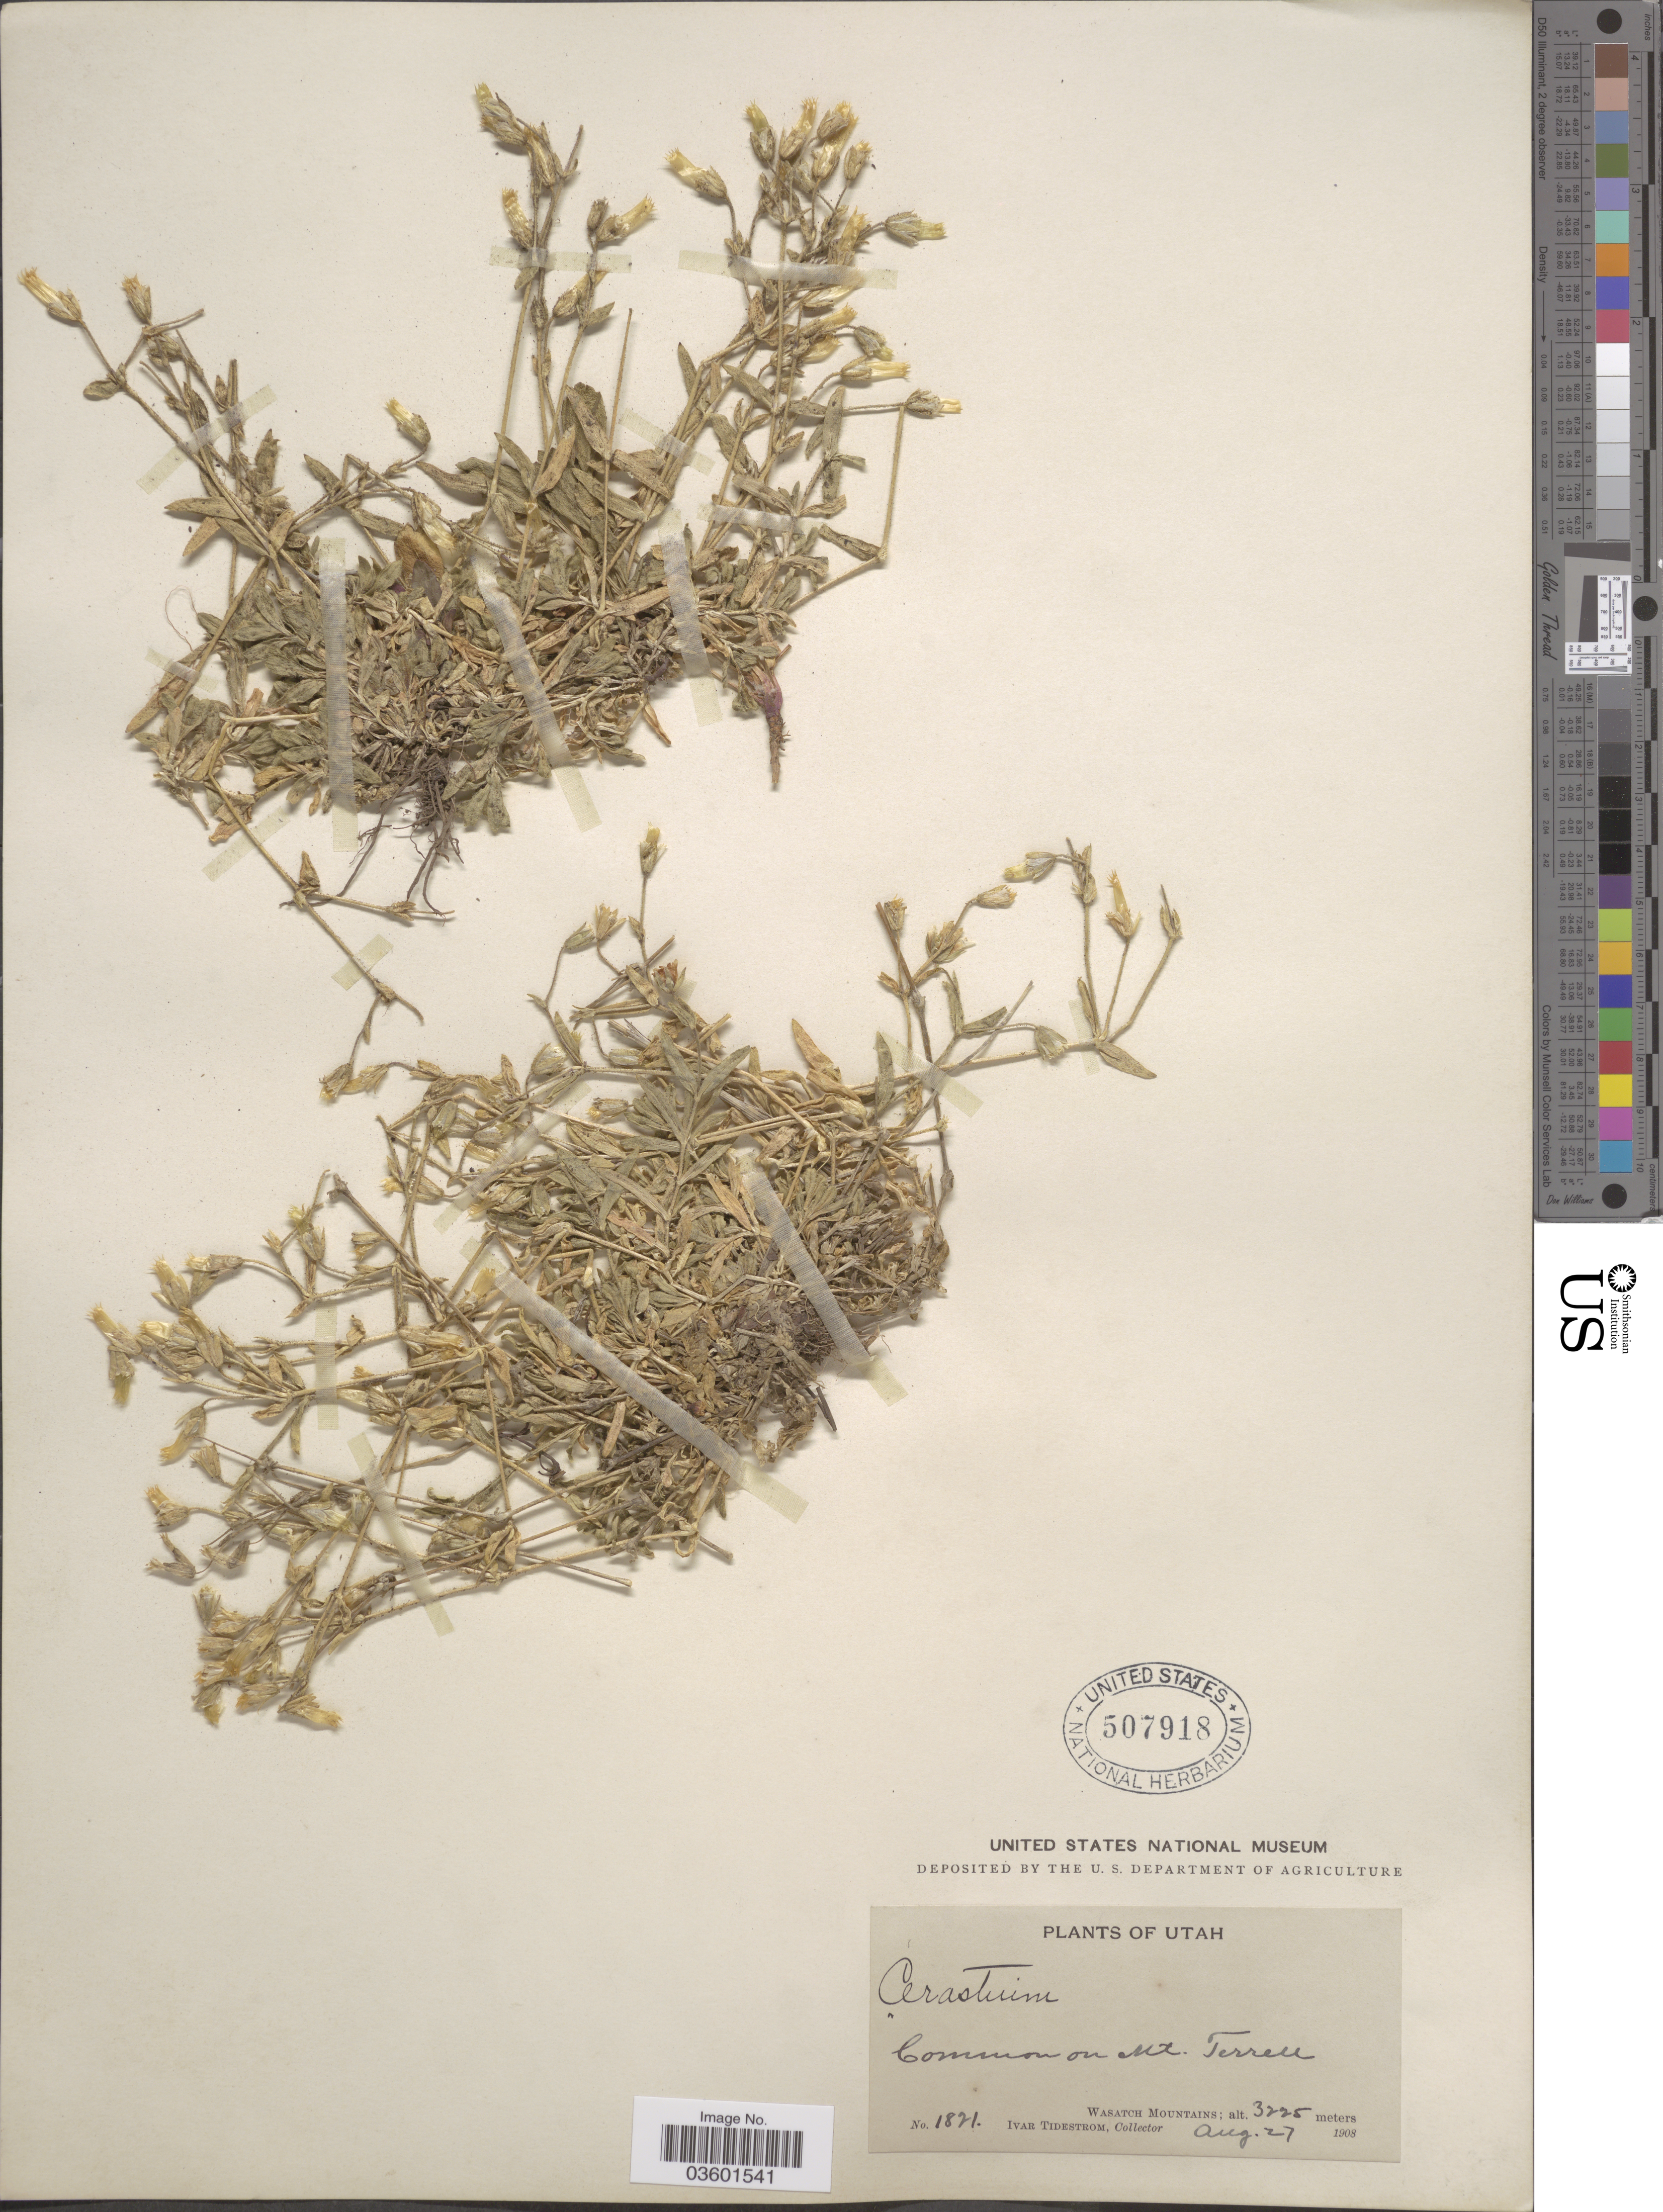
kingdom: Plantae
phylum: Tracheophyta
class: Magnoliopsida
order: Caryophyllales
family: Caryophyllaceae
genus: Cerastium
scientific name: Cerastium beeringianum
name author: Cham. & Schltdl.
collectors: I. F. Tidestrom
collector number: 1821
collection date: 1908-08-27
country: United States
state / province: Utah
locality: Wasatch Mountains. On Mt. Terrell.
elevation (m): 3225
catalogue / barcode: US 507918